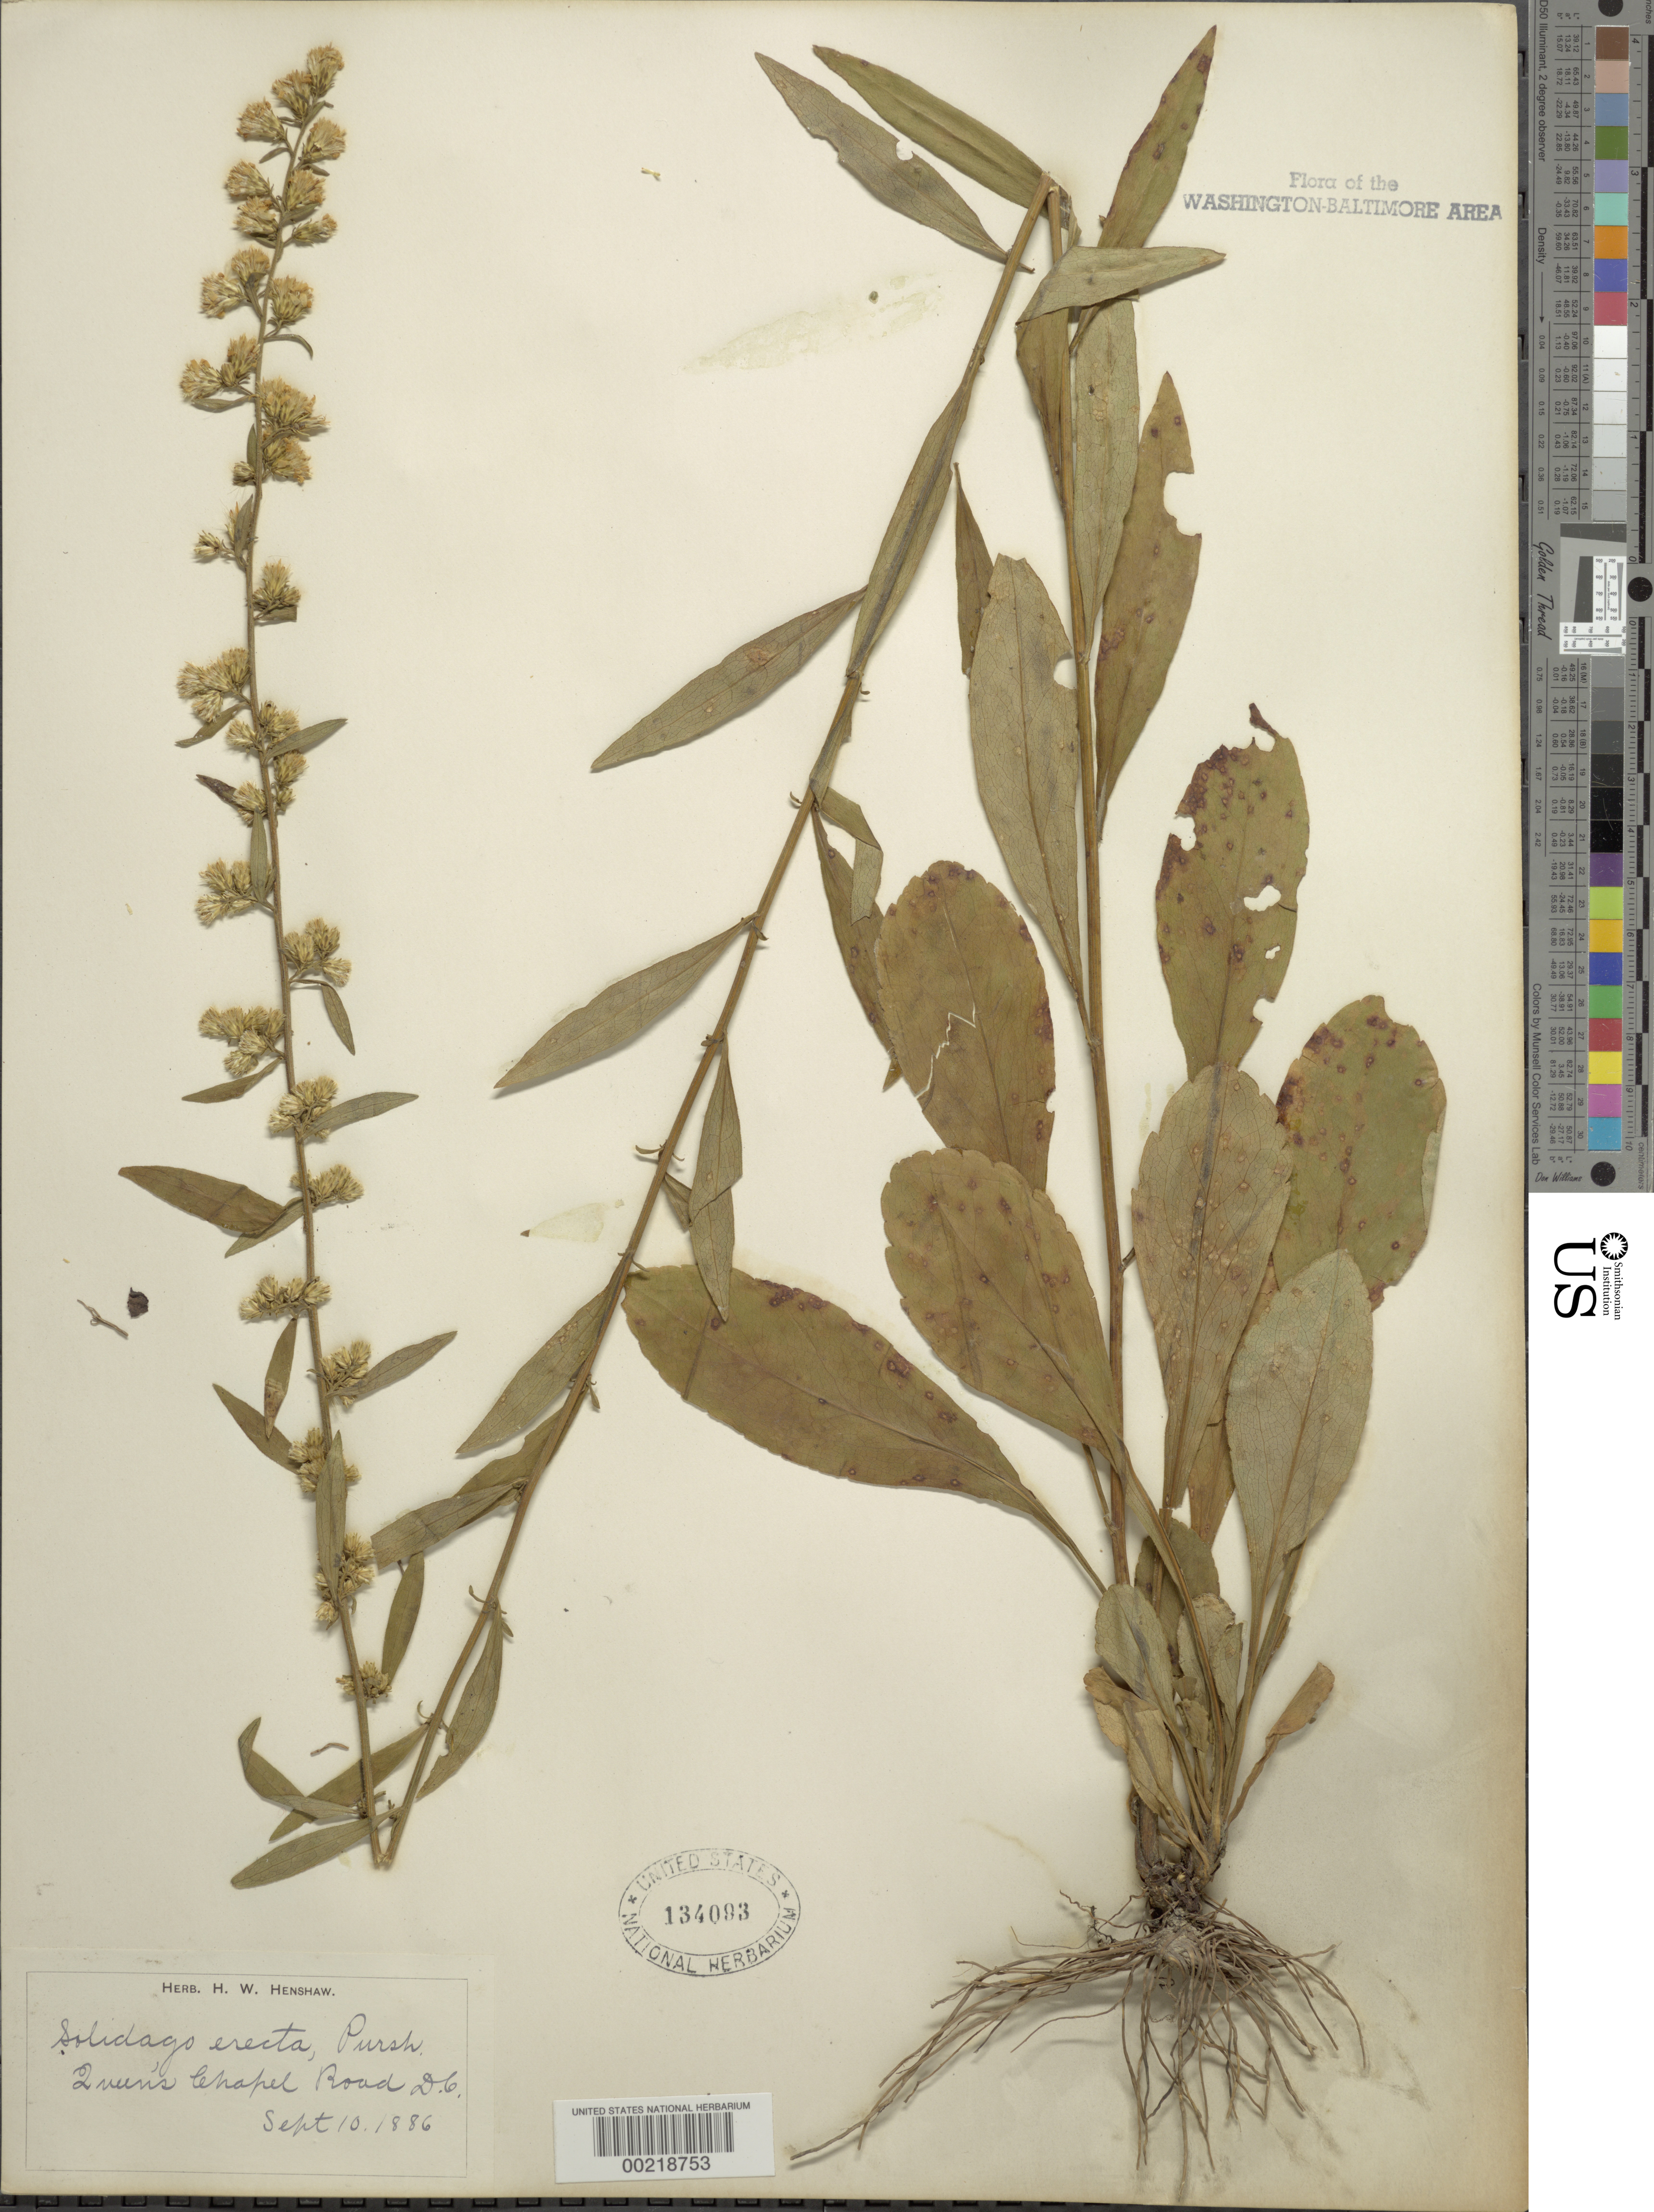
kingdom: Plantae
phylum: Tracheophyta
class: Magnoliopsida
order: Asterales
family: Asteraceae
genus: Solidago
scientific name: Solidago erecta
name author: Pursh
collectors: H. Henshaw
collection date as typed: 10 Sep 1886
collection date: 1886-09-10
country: United States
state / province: District of Columbia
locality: Queens Chapel Road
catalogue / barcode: US 134093